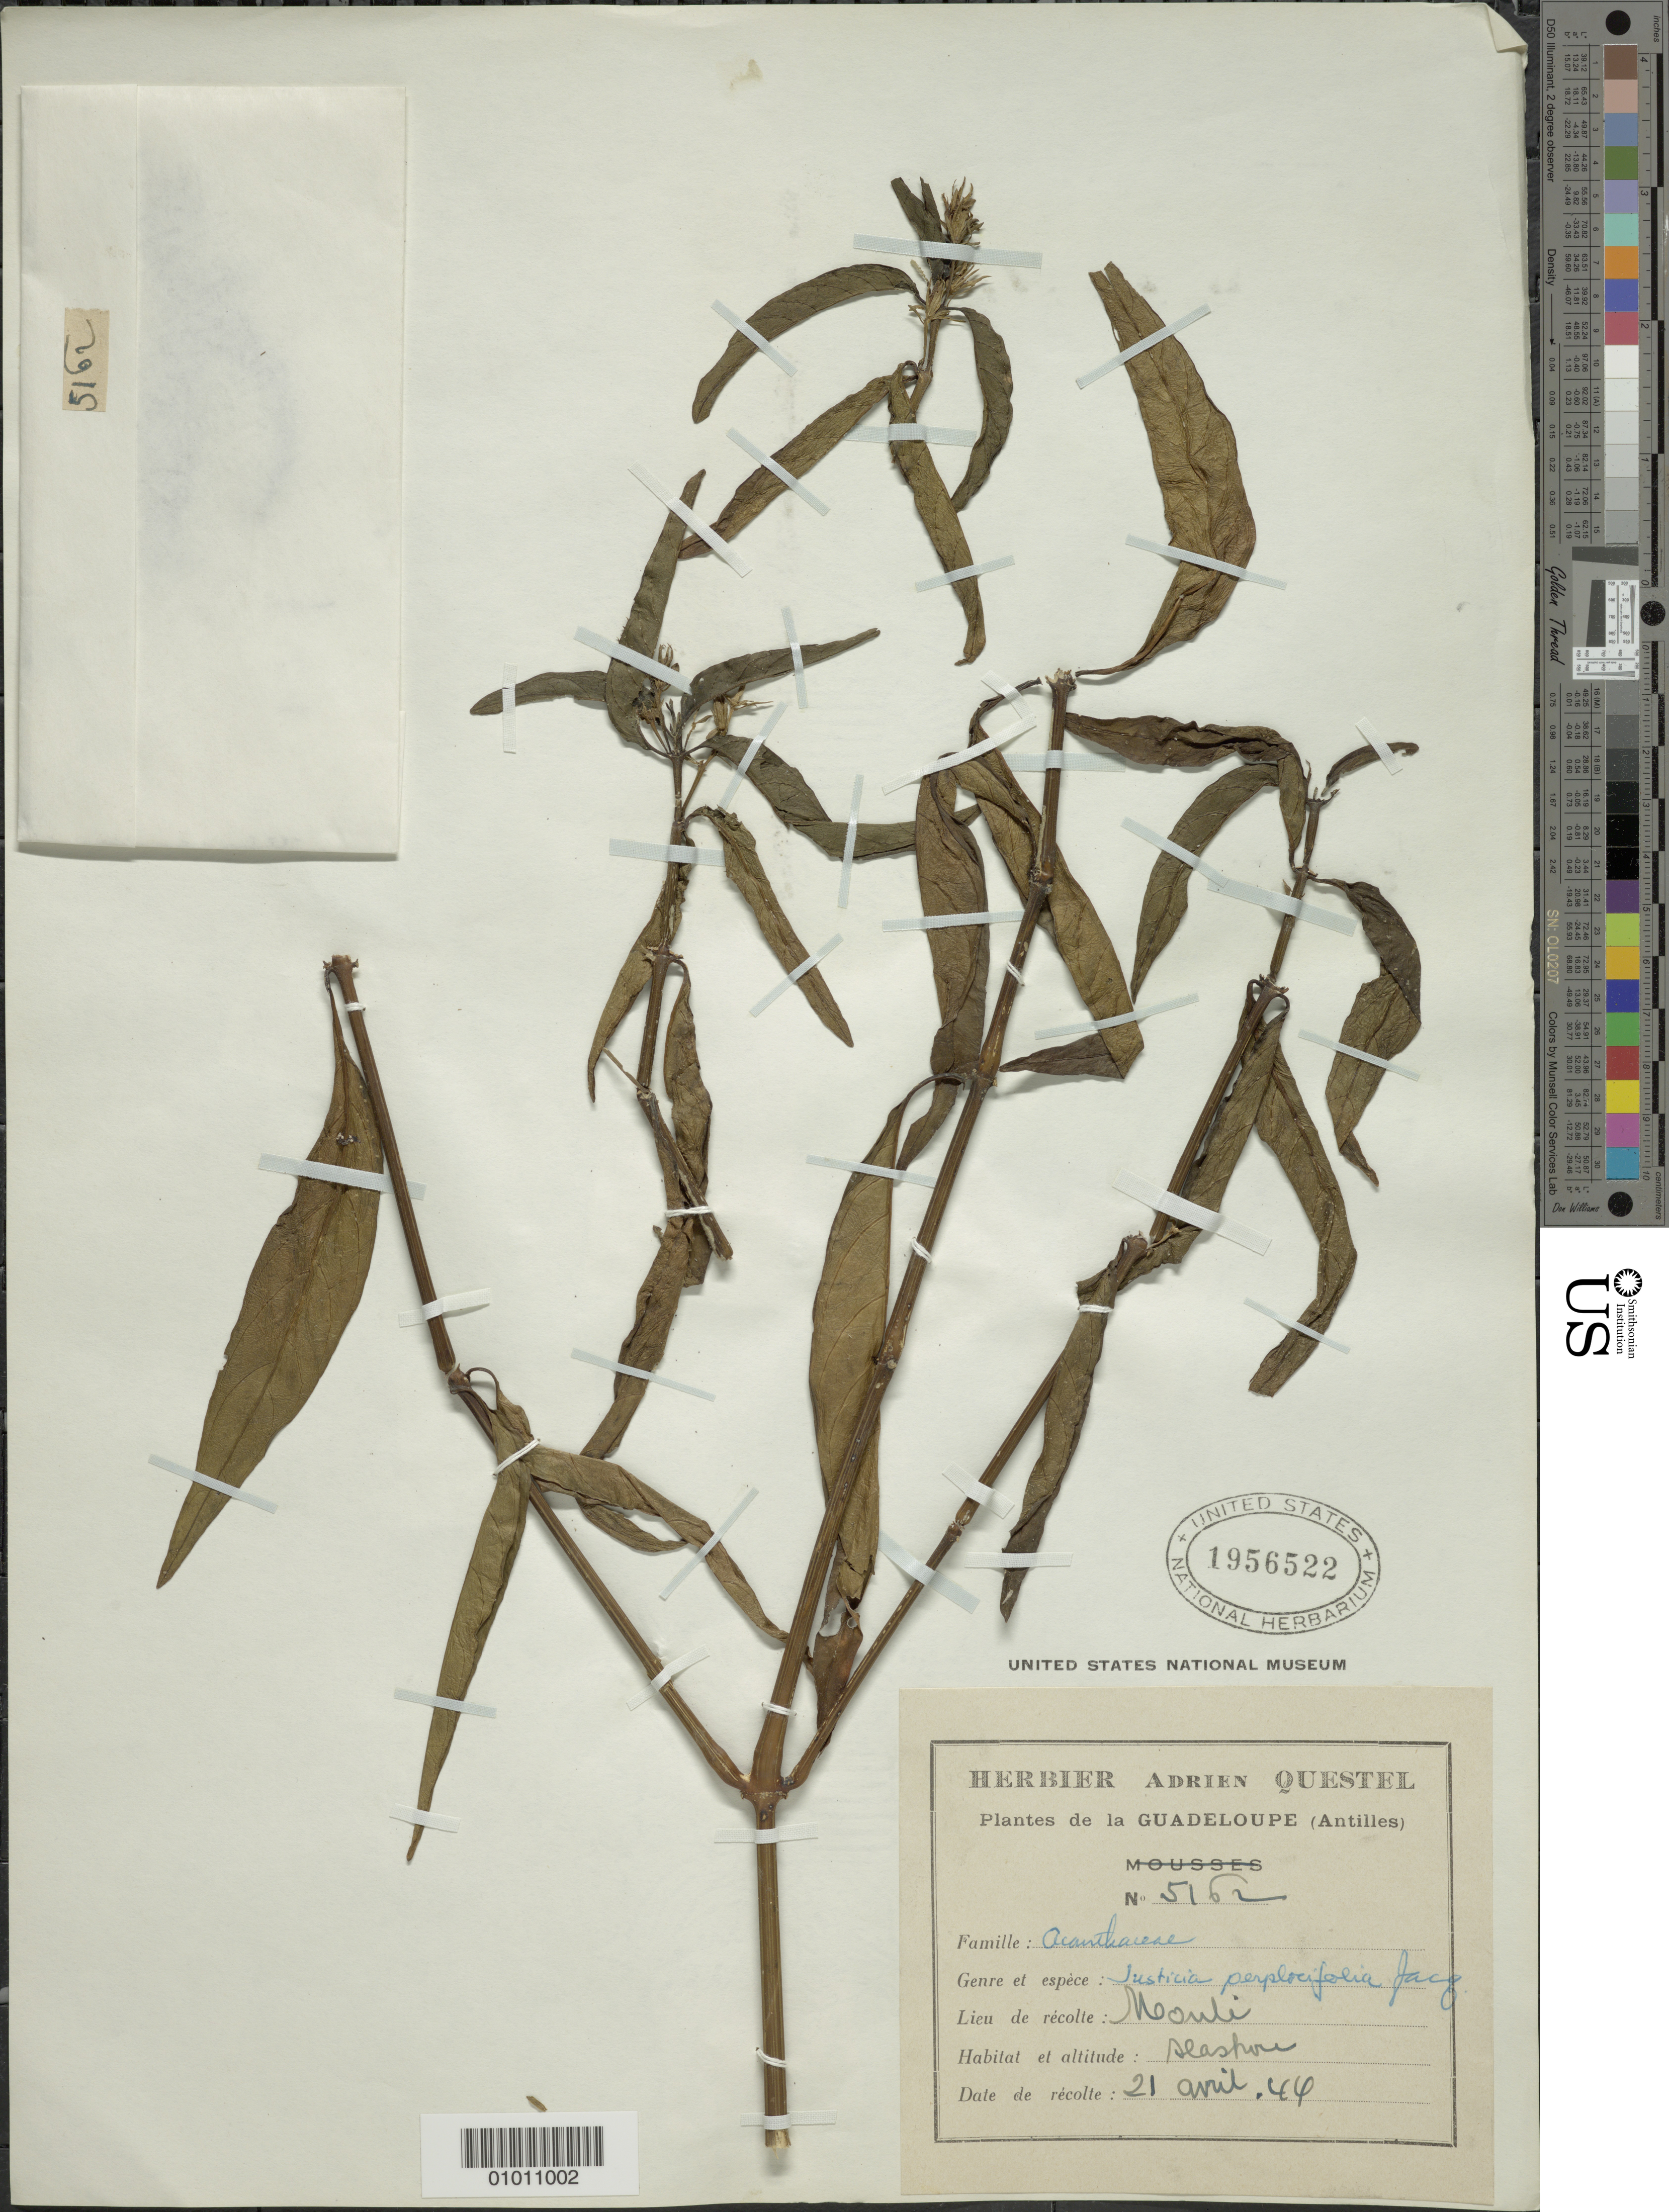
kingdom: Plantae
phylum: Tracheophyta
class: Magnoliopsida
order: Lamiales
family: Acanthaceae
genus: Justicia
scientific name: Justicia periplocifolia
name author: Jacq.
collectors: A. Questel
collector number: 5162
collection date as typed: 21 Apr 1944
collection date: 1944-04-21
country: Guadeloupe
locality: Moule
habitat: Seashore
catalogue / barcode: US 1956522